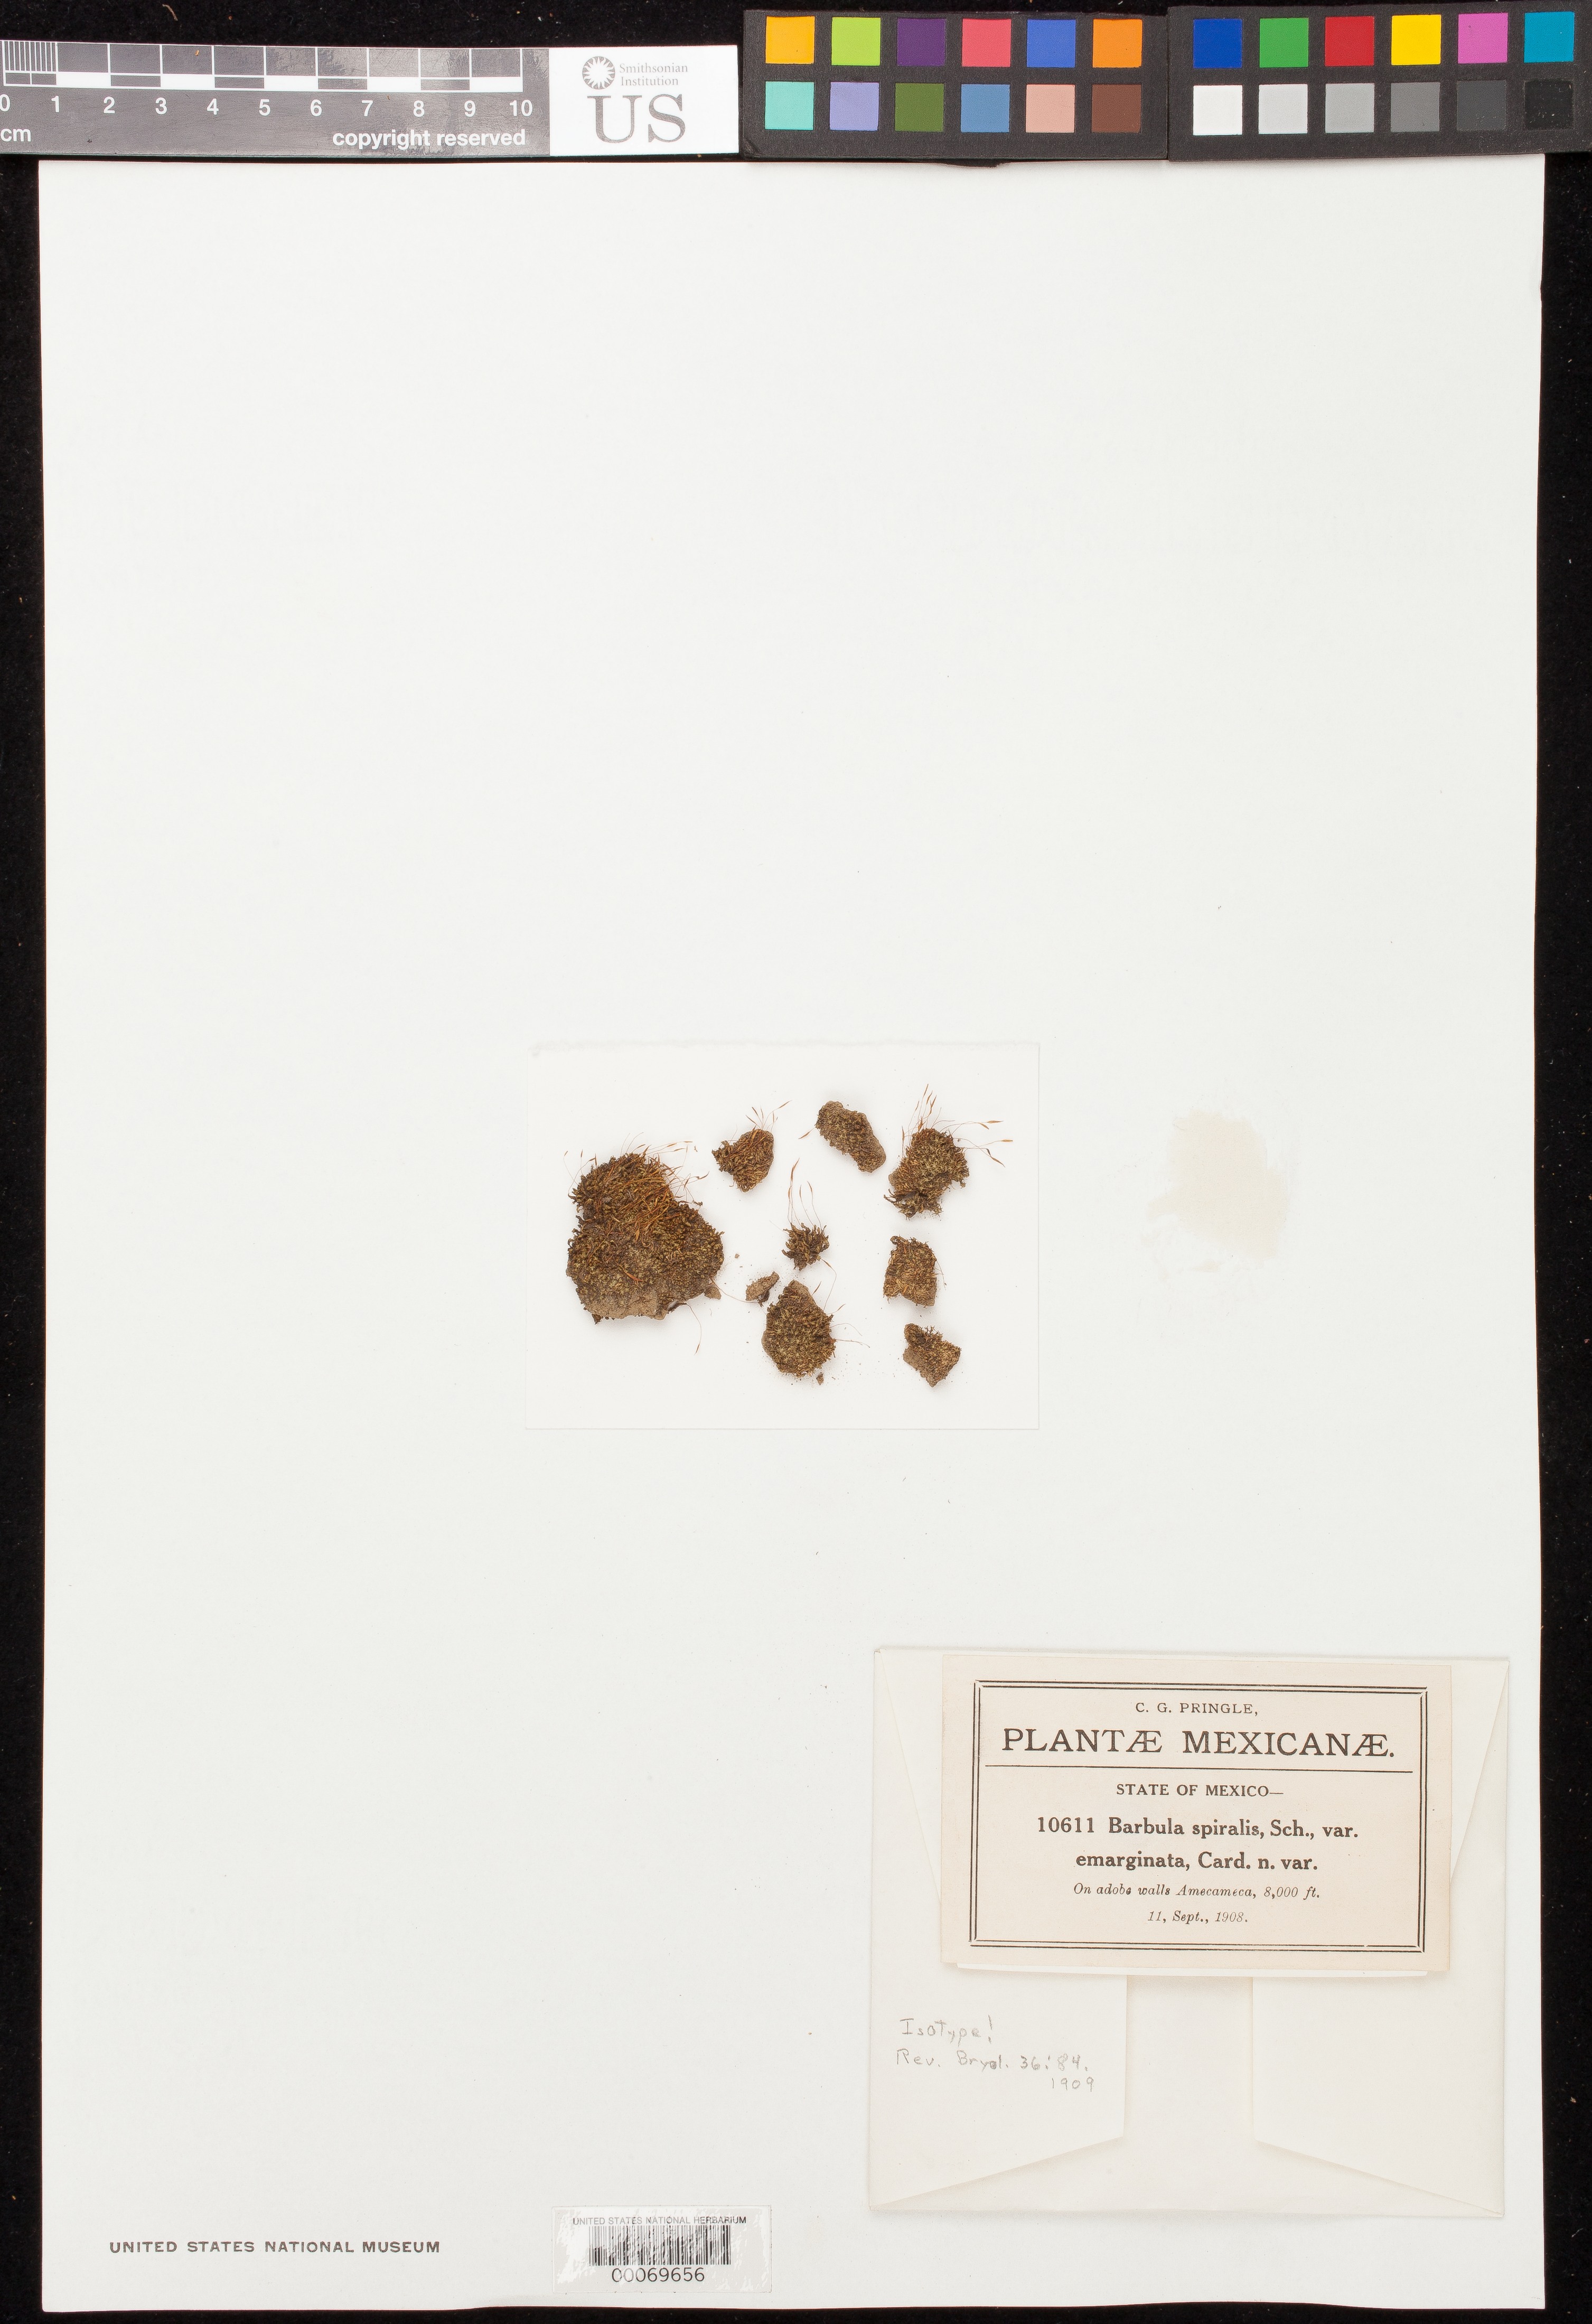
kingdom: Plantae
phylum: Bryophyta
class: Bryopsida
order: Pottiales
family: Pottiaceae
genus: Barbula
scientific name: Barbula spiralis var. emarginata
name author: Cardot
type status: Isotype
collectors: C. G. Pringle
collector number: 10611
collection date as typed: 11 Sep 1908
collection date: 1908-09-11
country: Mexico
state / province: México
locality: Amecameca.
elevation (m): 2438